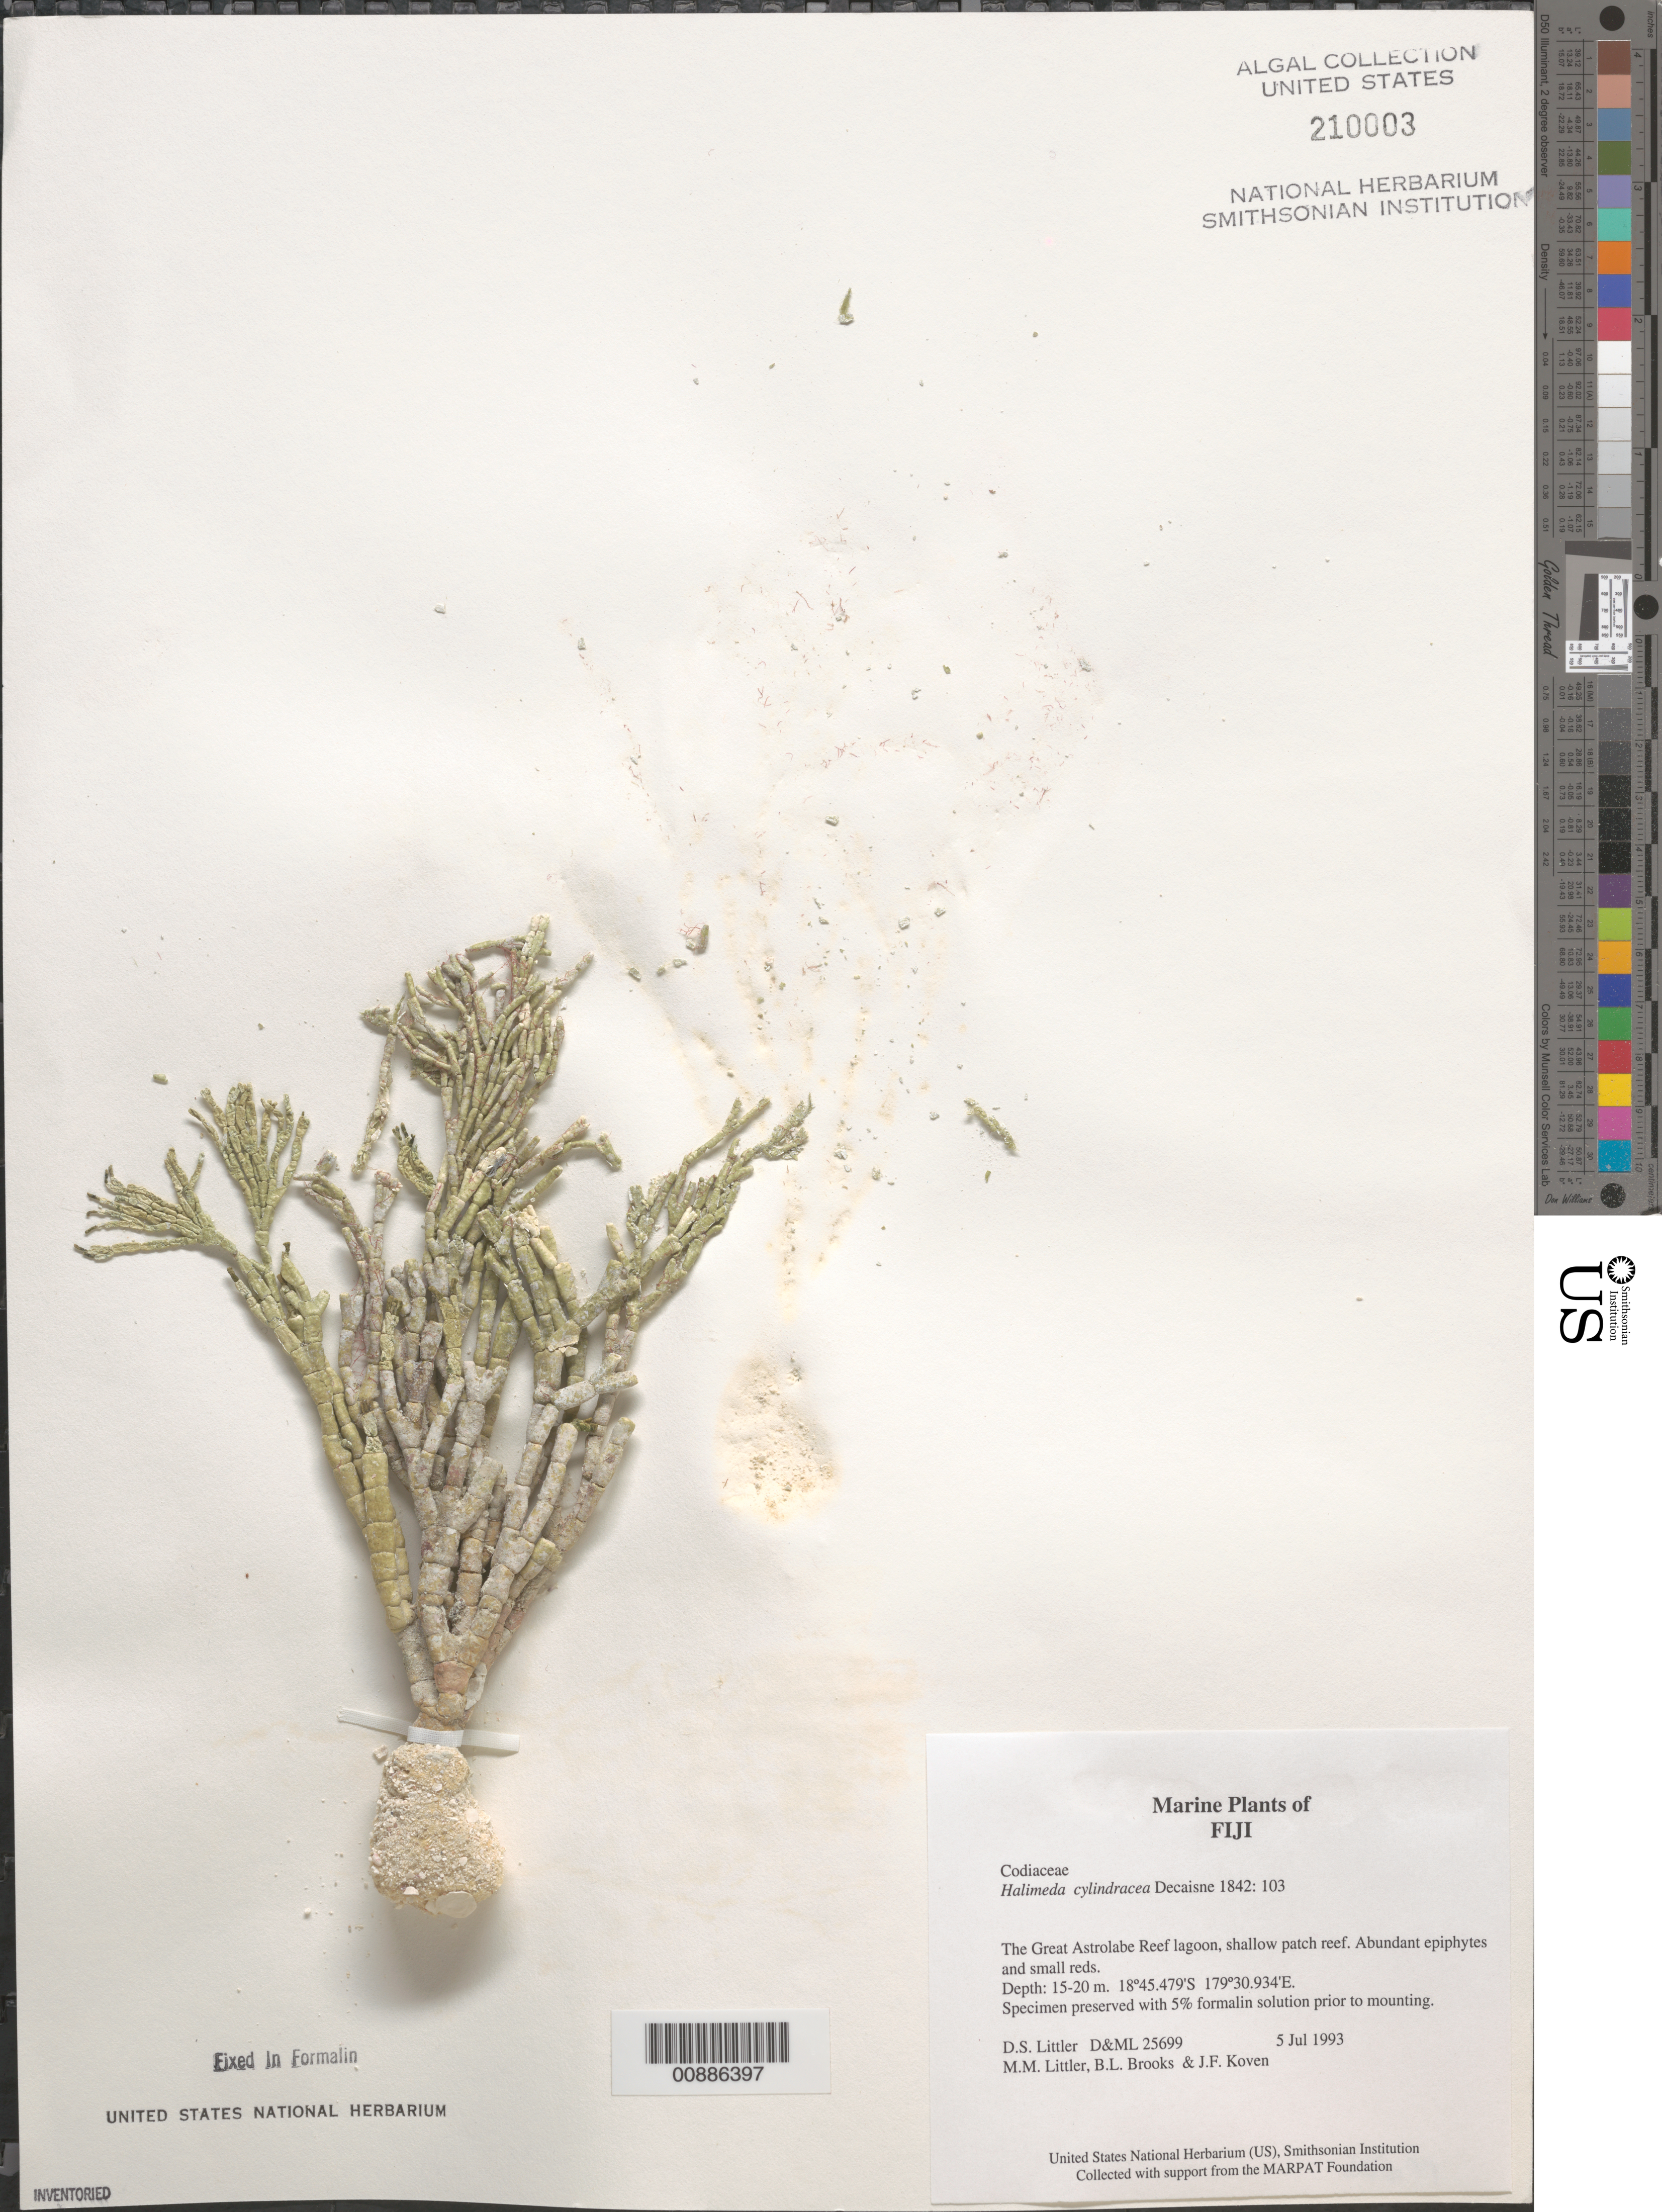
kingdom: Plantae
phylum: Chlorophyta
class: Ulvophyceae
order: Bryopsidales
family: Halimedaceae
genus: Halimeda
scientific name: Halimeda cylindracea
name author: Decne.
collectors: D. S. Littler, M. M. Littler, B. Brooks & J. Koven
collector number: D&ML 25699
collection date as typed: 05 Jul 1993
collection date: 1993-07-05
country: Fiji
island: Great Astrolabe Reef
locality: Great Astrolabe Reef lagoon, shallow patch reef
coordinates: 18 45.479'S, 179 30.934'E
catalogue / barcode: US 210003